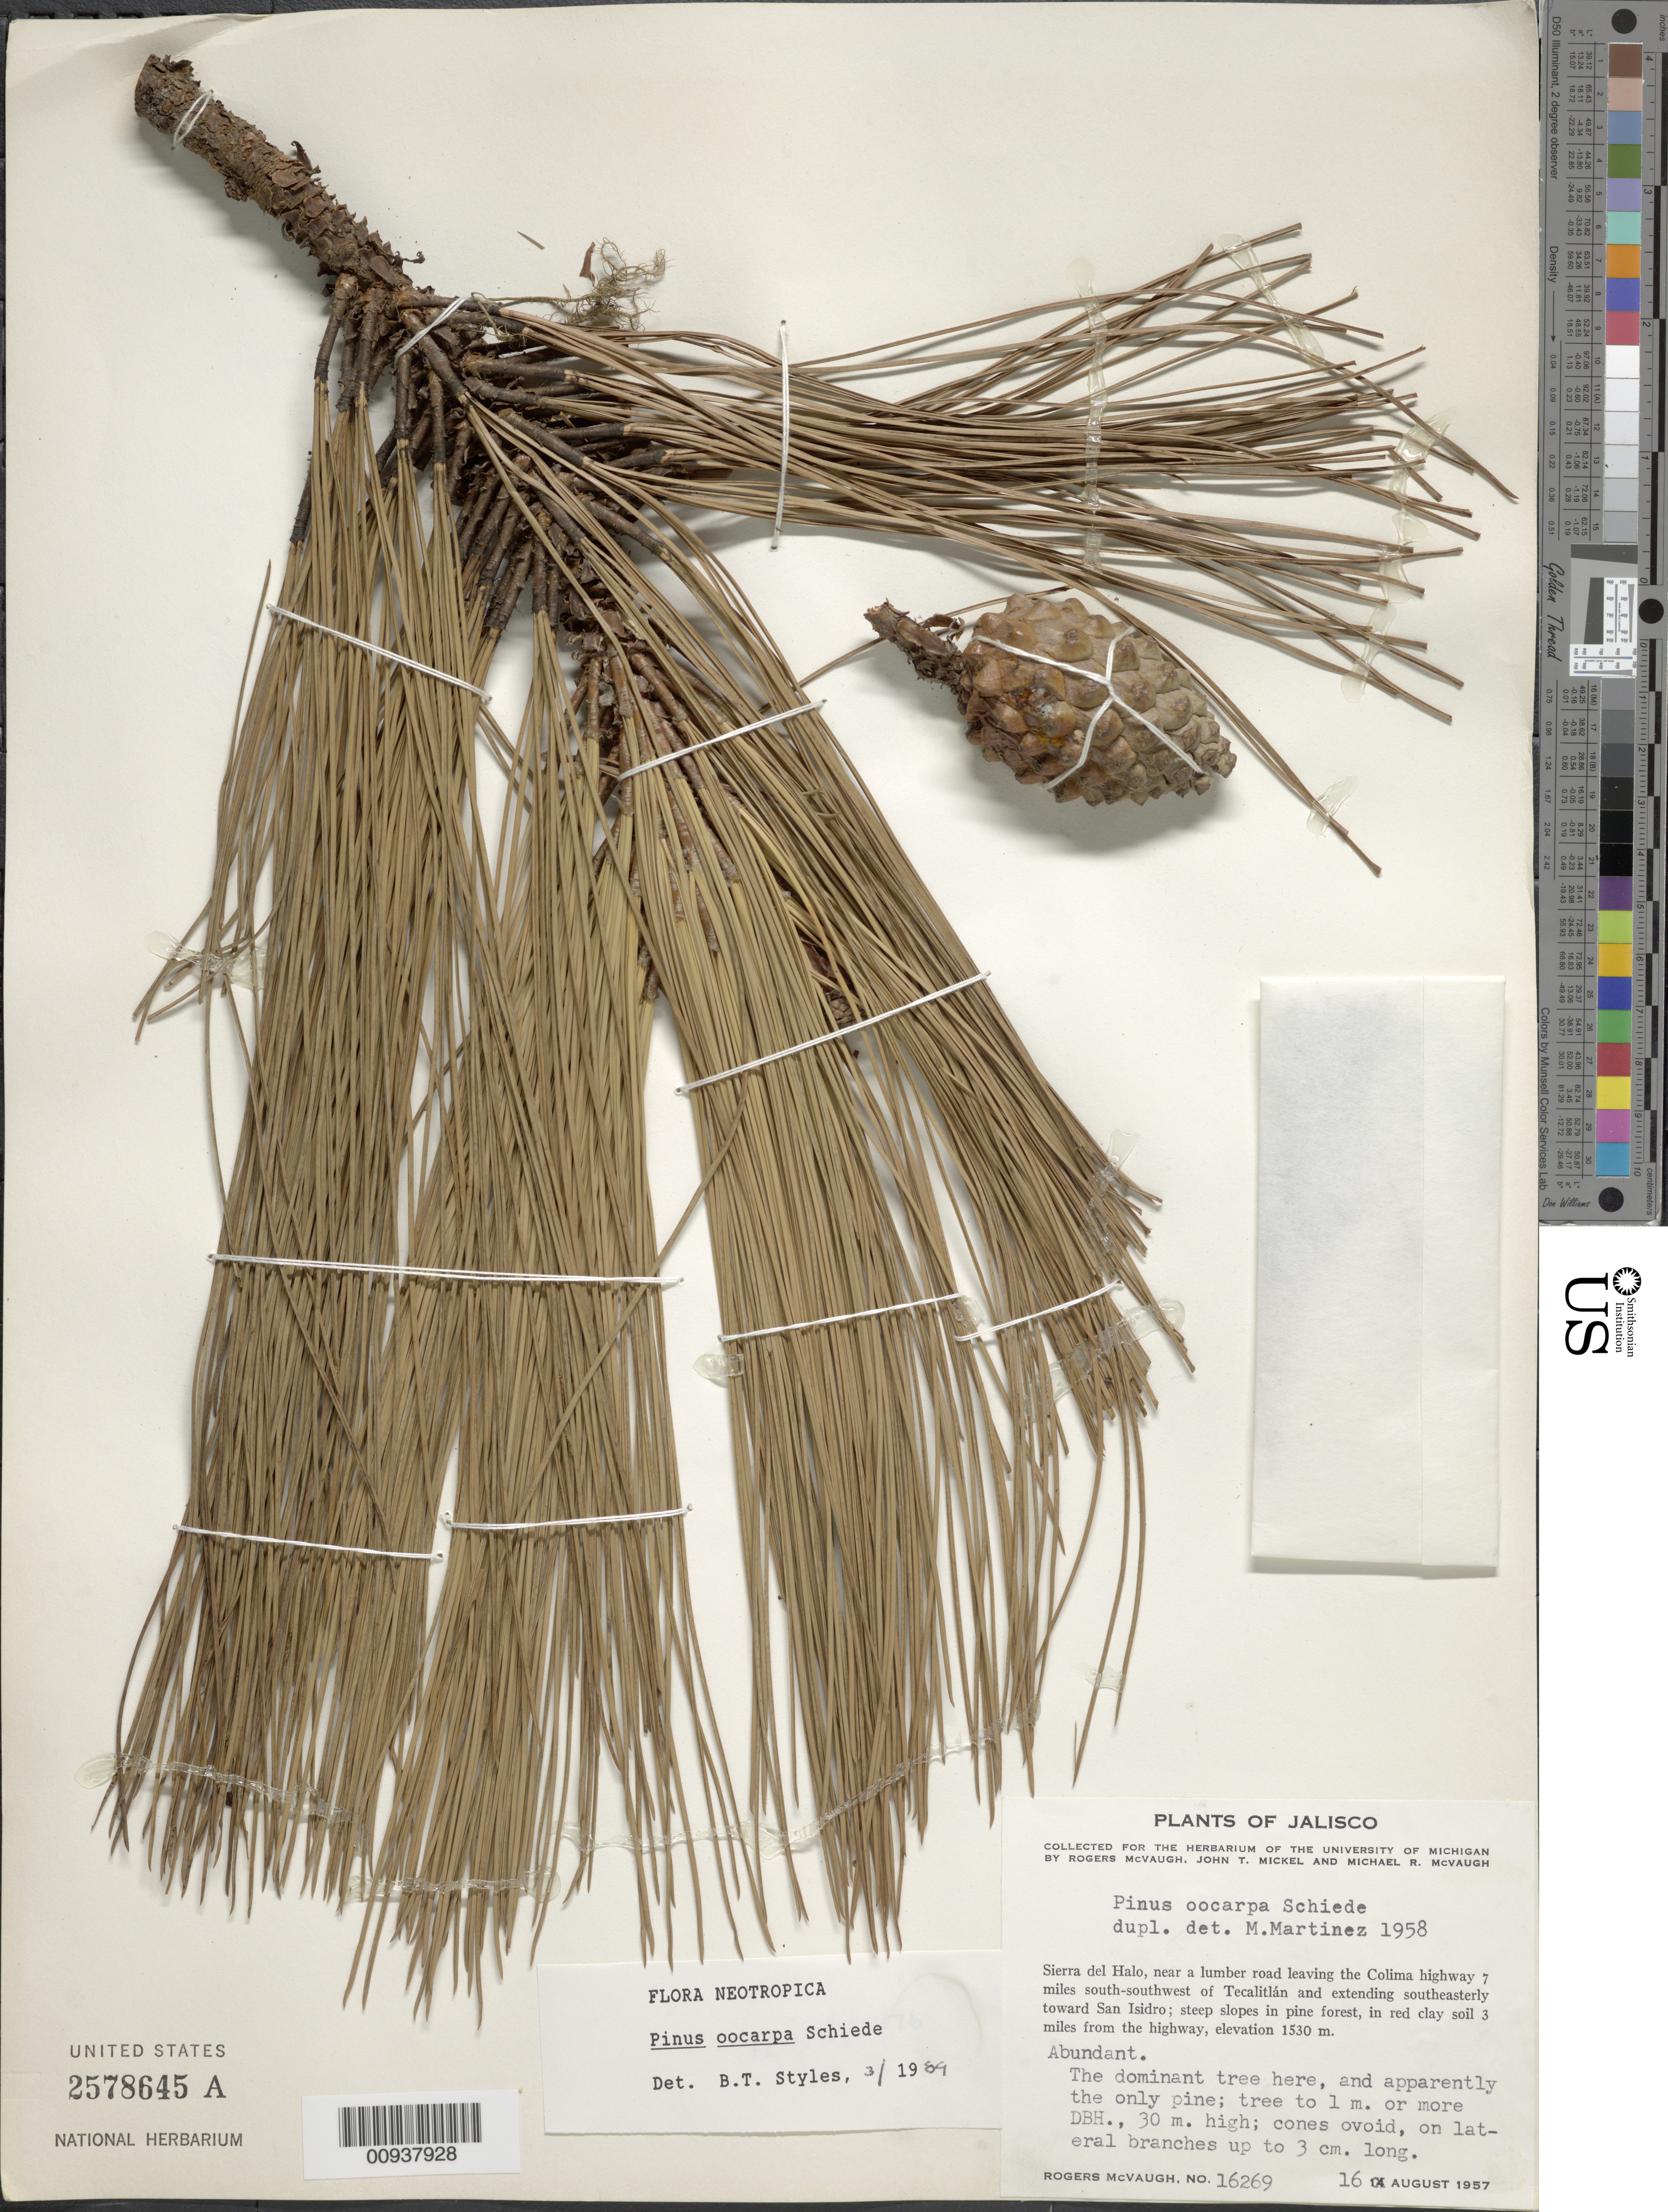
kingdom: Plantae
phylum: Tracheophyta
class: Pinopsida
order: Pinales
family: Pinaceae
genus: Pinus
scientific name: Pinus oocarpa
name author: Schiede ex Schltdl.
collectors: R. McVaugh, J. T. Mickel & M. R. McVaugh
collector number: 16269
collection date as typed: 16 Aug 1957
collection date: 1957-08-16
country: Mexico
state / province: Jalisco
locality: Sierra del Halo, near a lumber road leaving the Colima highway 7 miles south-southwest of Tecatitlán and extending southeasterly toward San Isidro, 3 miles from the highway.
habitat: Steep slopes in pine forest, in red clay soil. Dominant tree here and apparently the only pine.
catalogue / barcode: US 2578645A